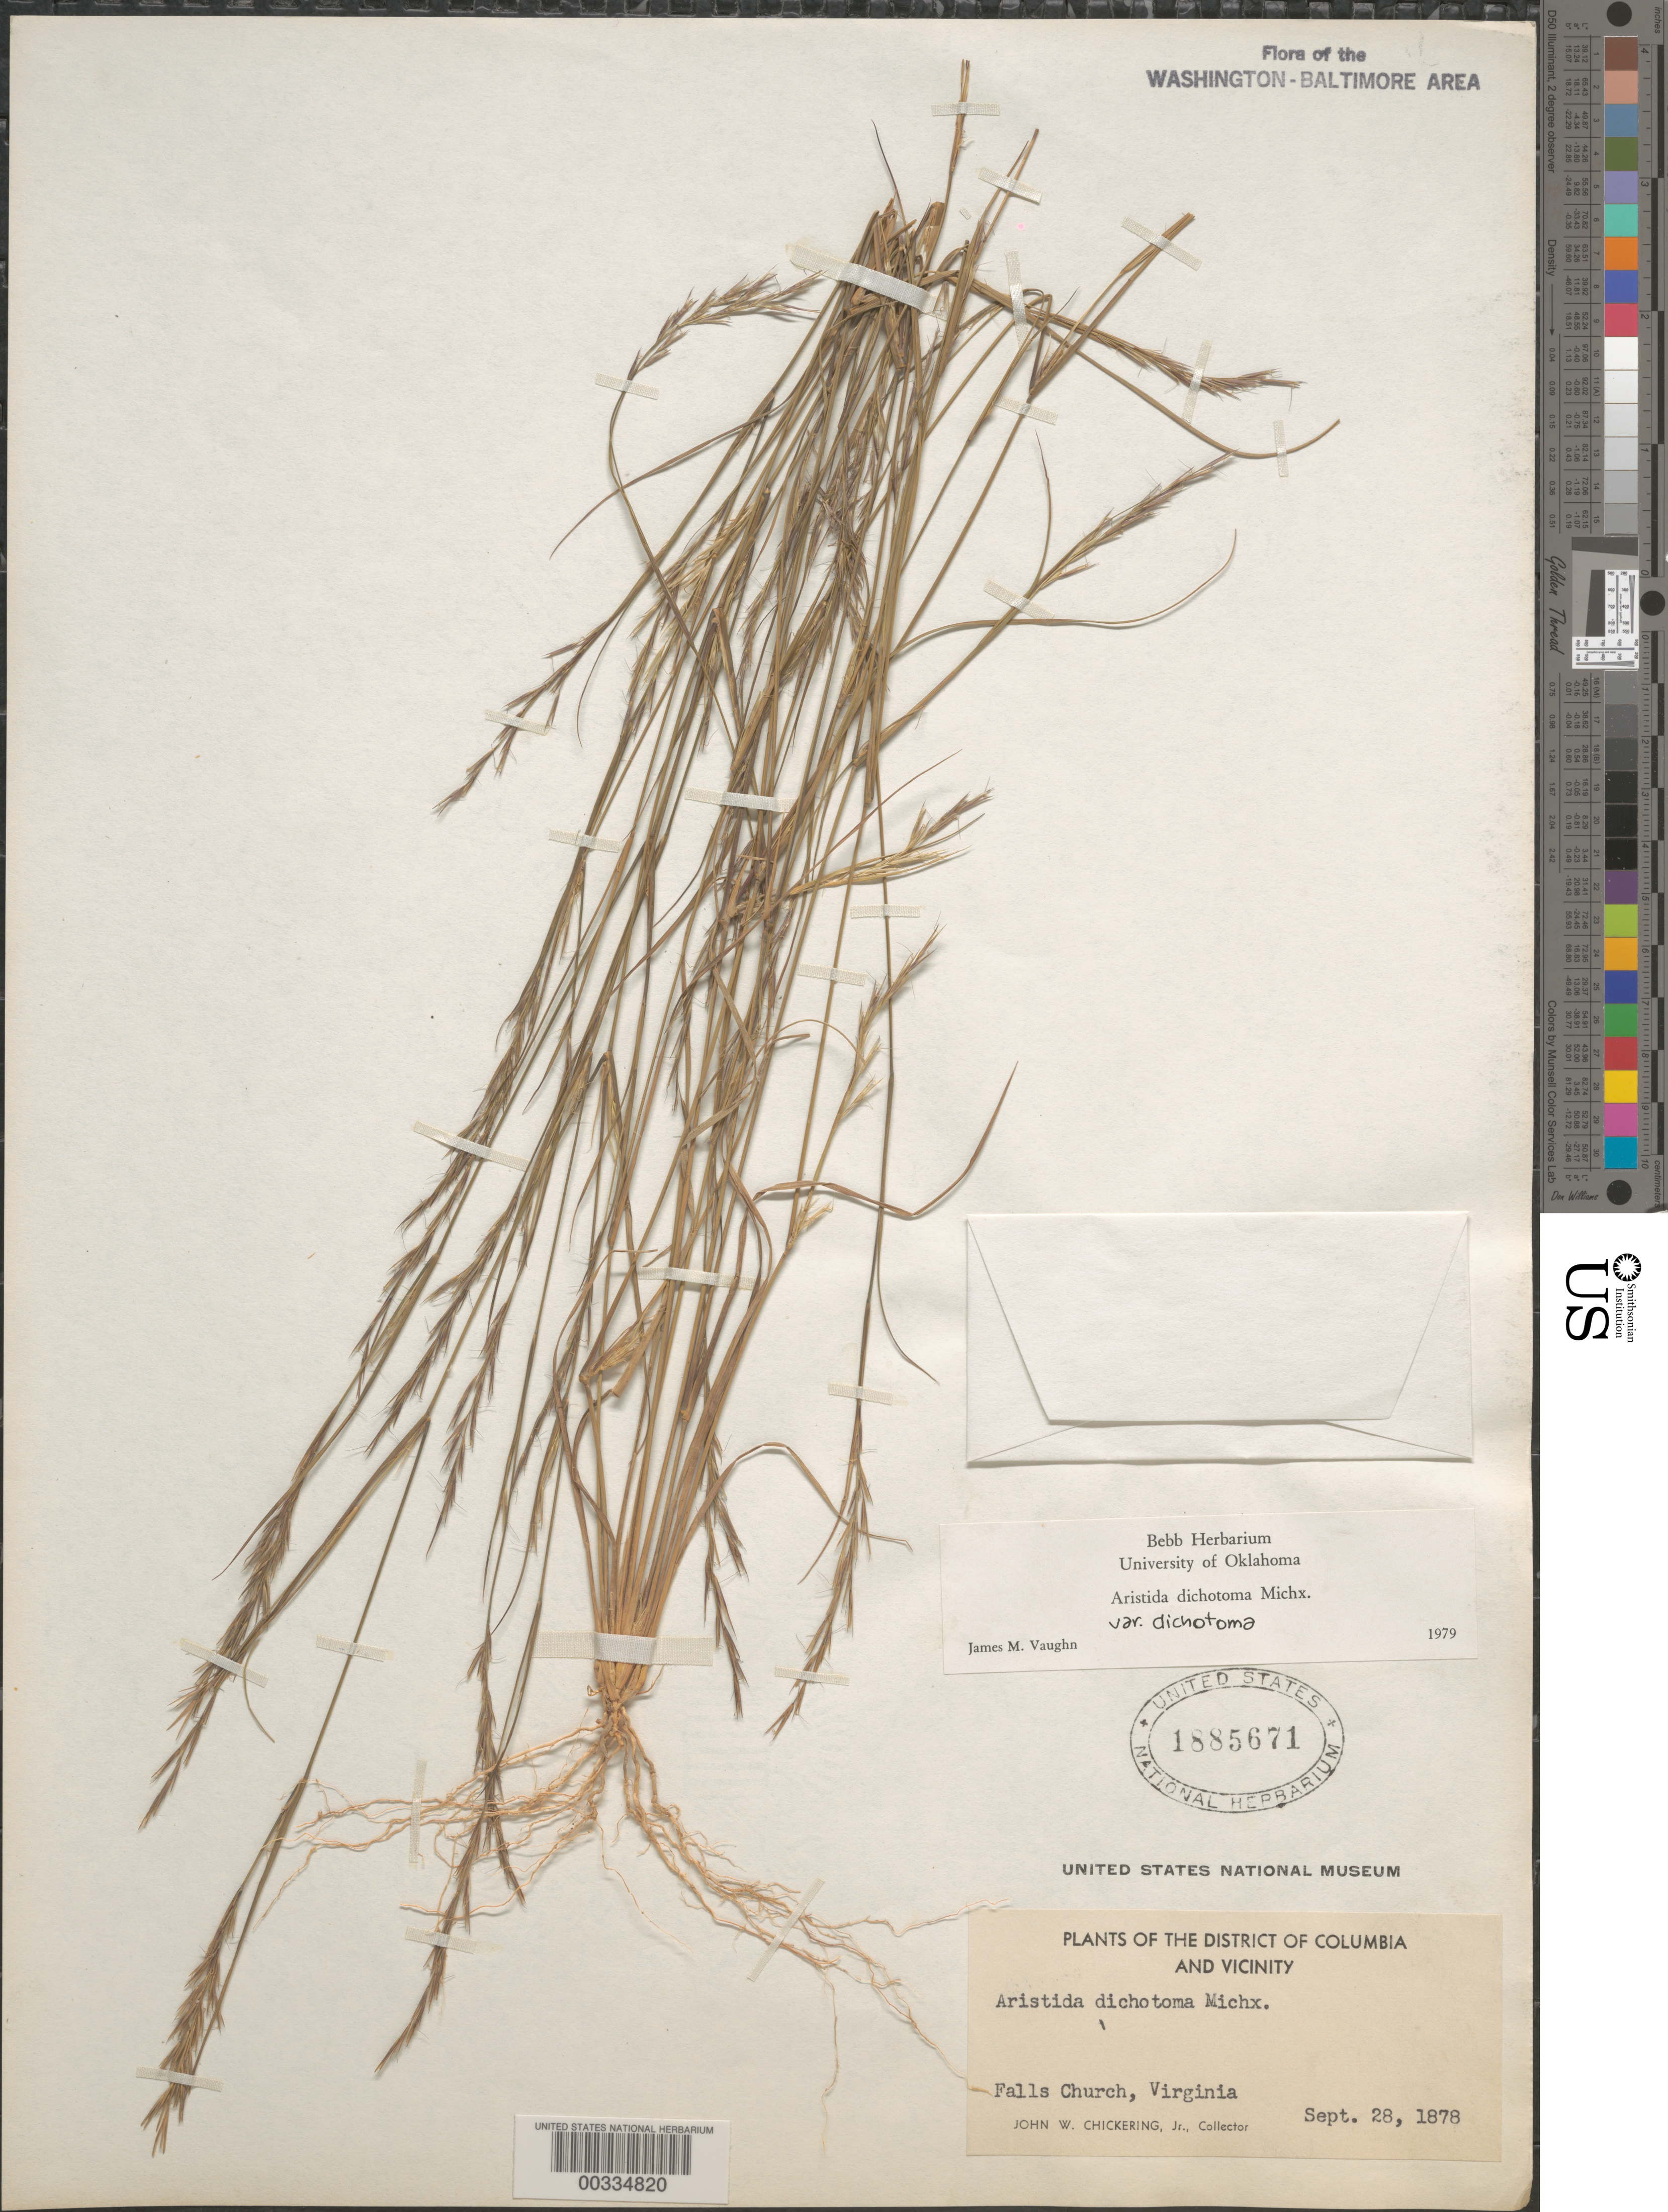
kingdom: Plantae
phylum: Tracheophyta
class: Liliopsida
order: Poales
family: Poaceae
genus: Aristida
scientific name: Aristida dichotoma var. dichotoma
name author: Michx.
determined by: Vaughn, J. M.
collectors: J. Chickering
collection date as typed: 28 Sep 1878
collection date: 1878-09-28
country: United States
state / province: Virginia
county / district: City of Falls Church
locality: Falls Church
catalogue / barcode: US 1885671